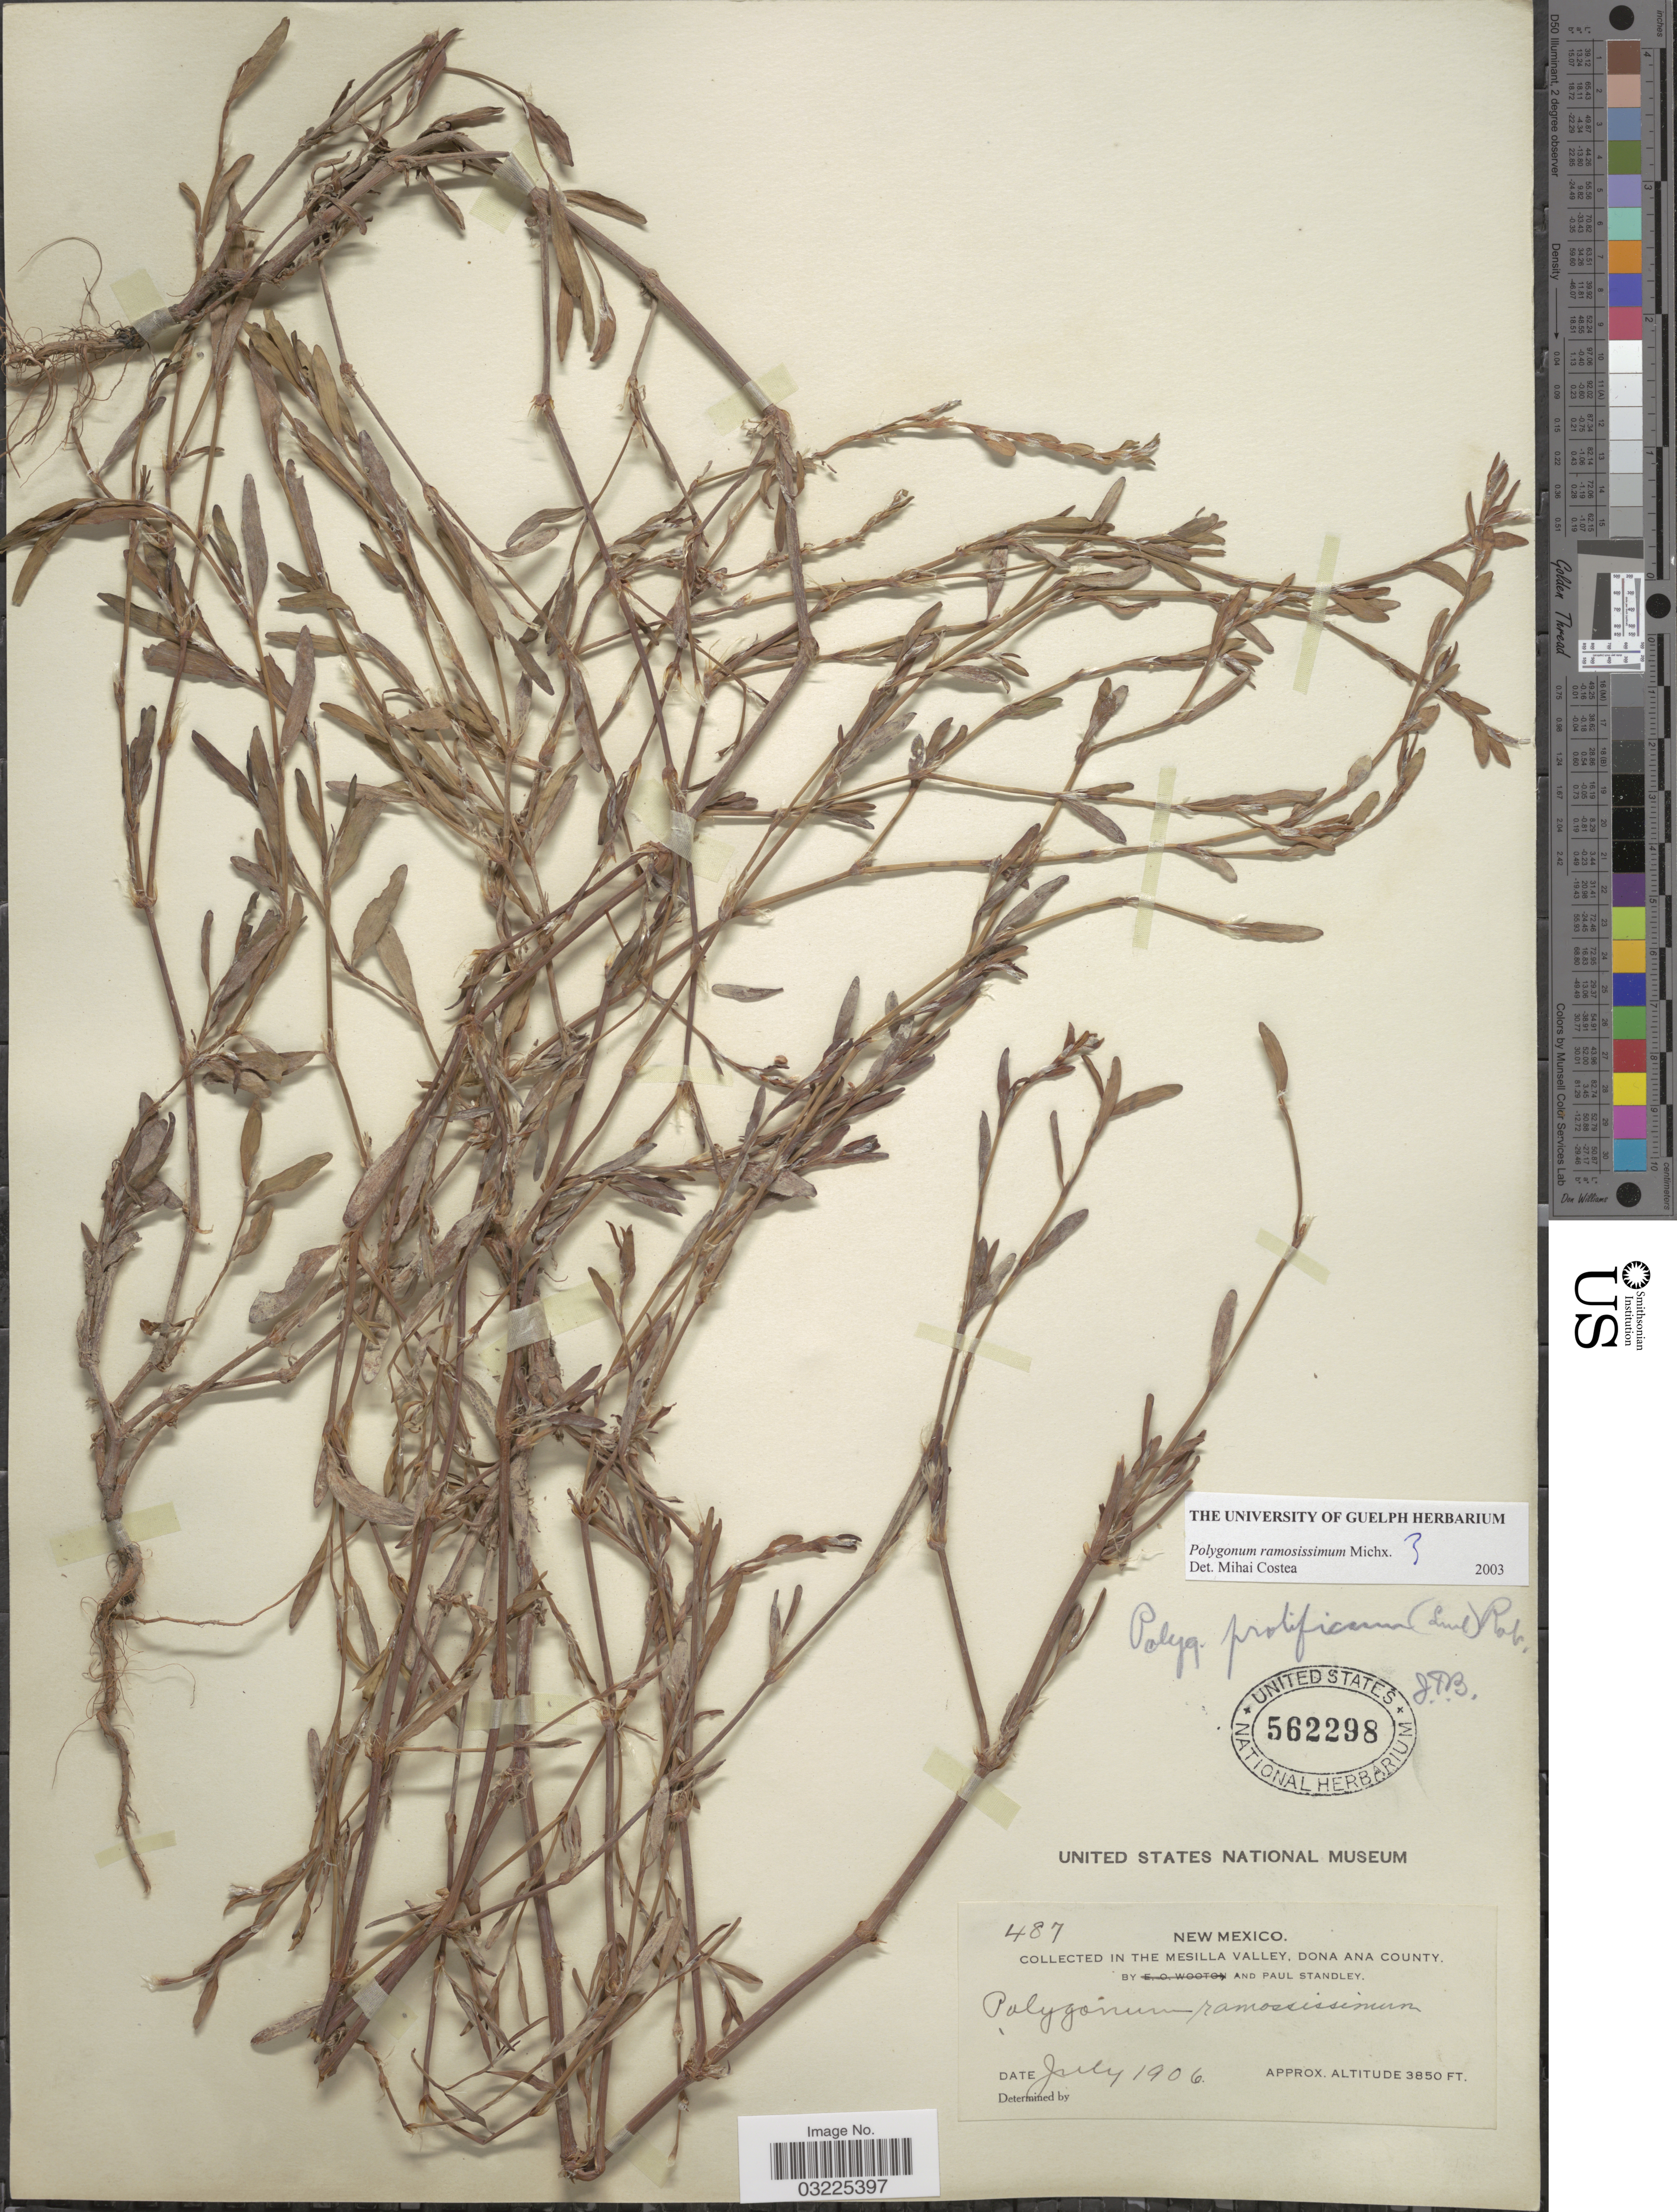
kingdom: Plantae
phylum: Tracheophyta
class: Magnoliopsida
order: Caryophyllales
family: Polygonaceae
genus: Polygonum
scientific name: Polygonum ramosissimum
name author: Michx.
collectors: P. C. Standley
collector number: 487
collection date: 1906-07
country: United States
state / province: New Mexico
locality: The Mesilla Valley, Dona Ana County.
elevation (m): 1173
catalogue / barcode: US 562298